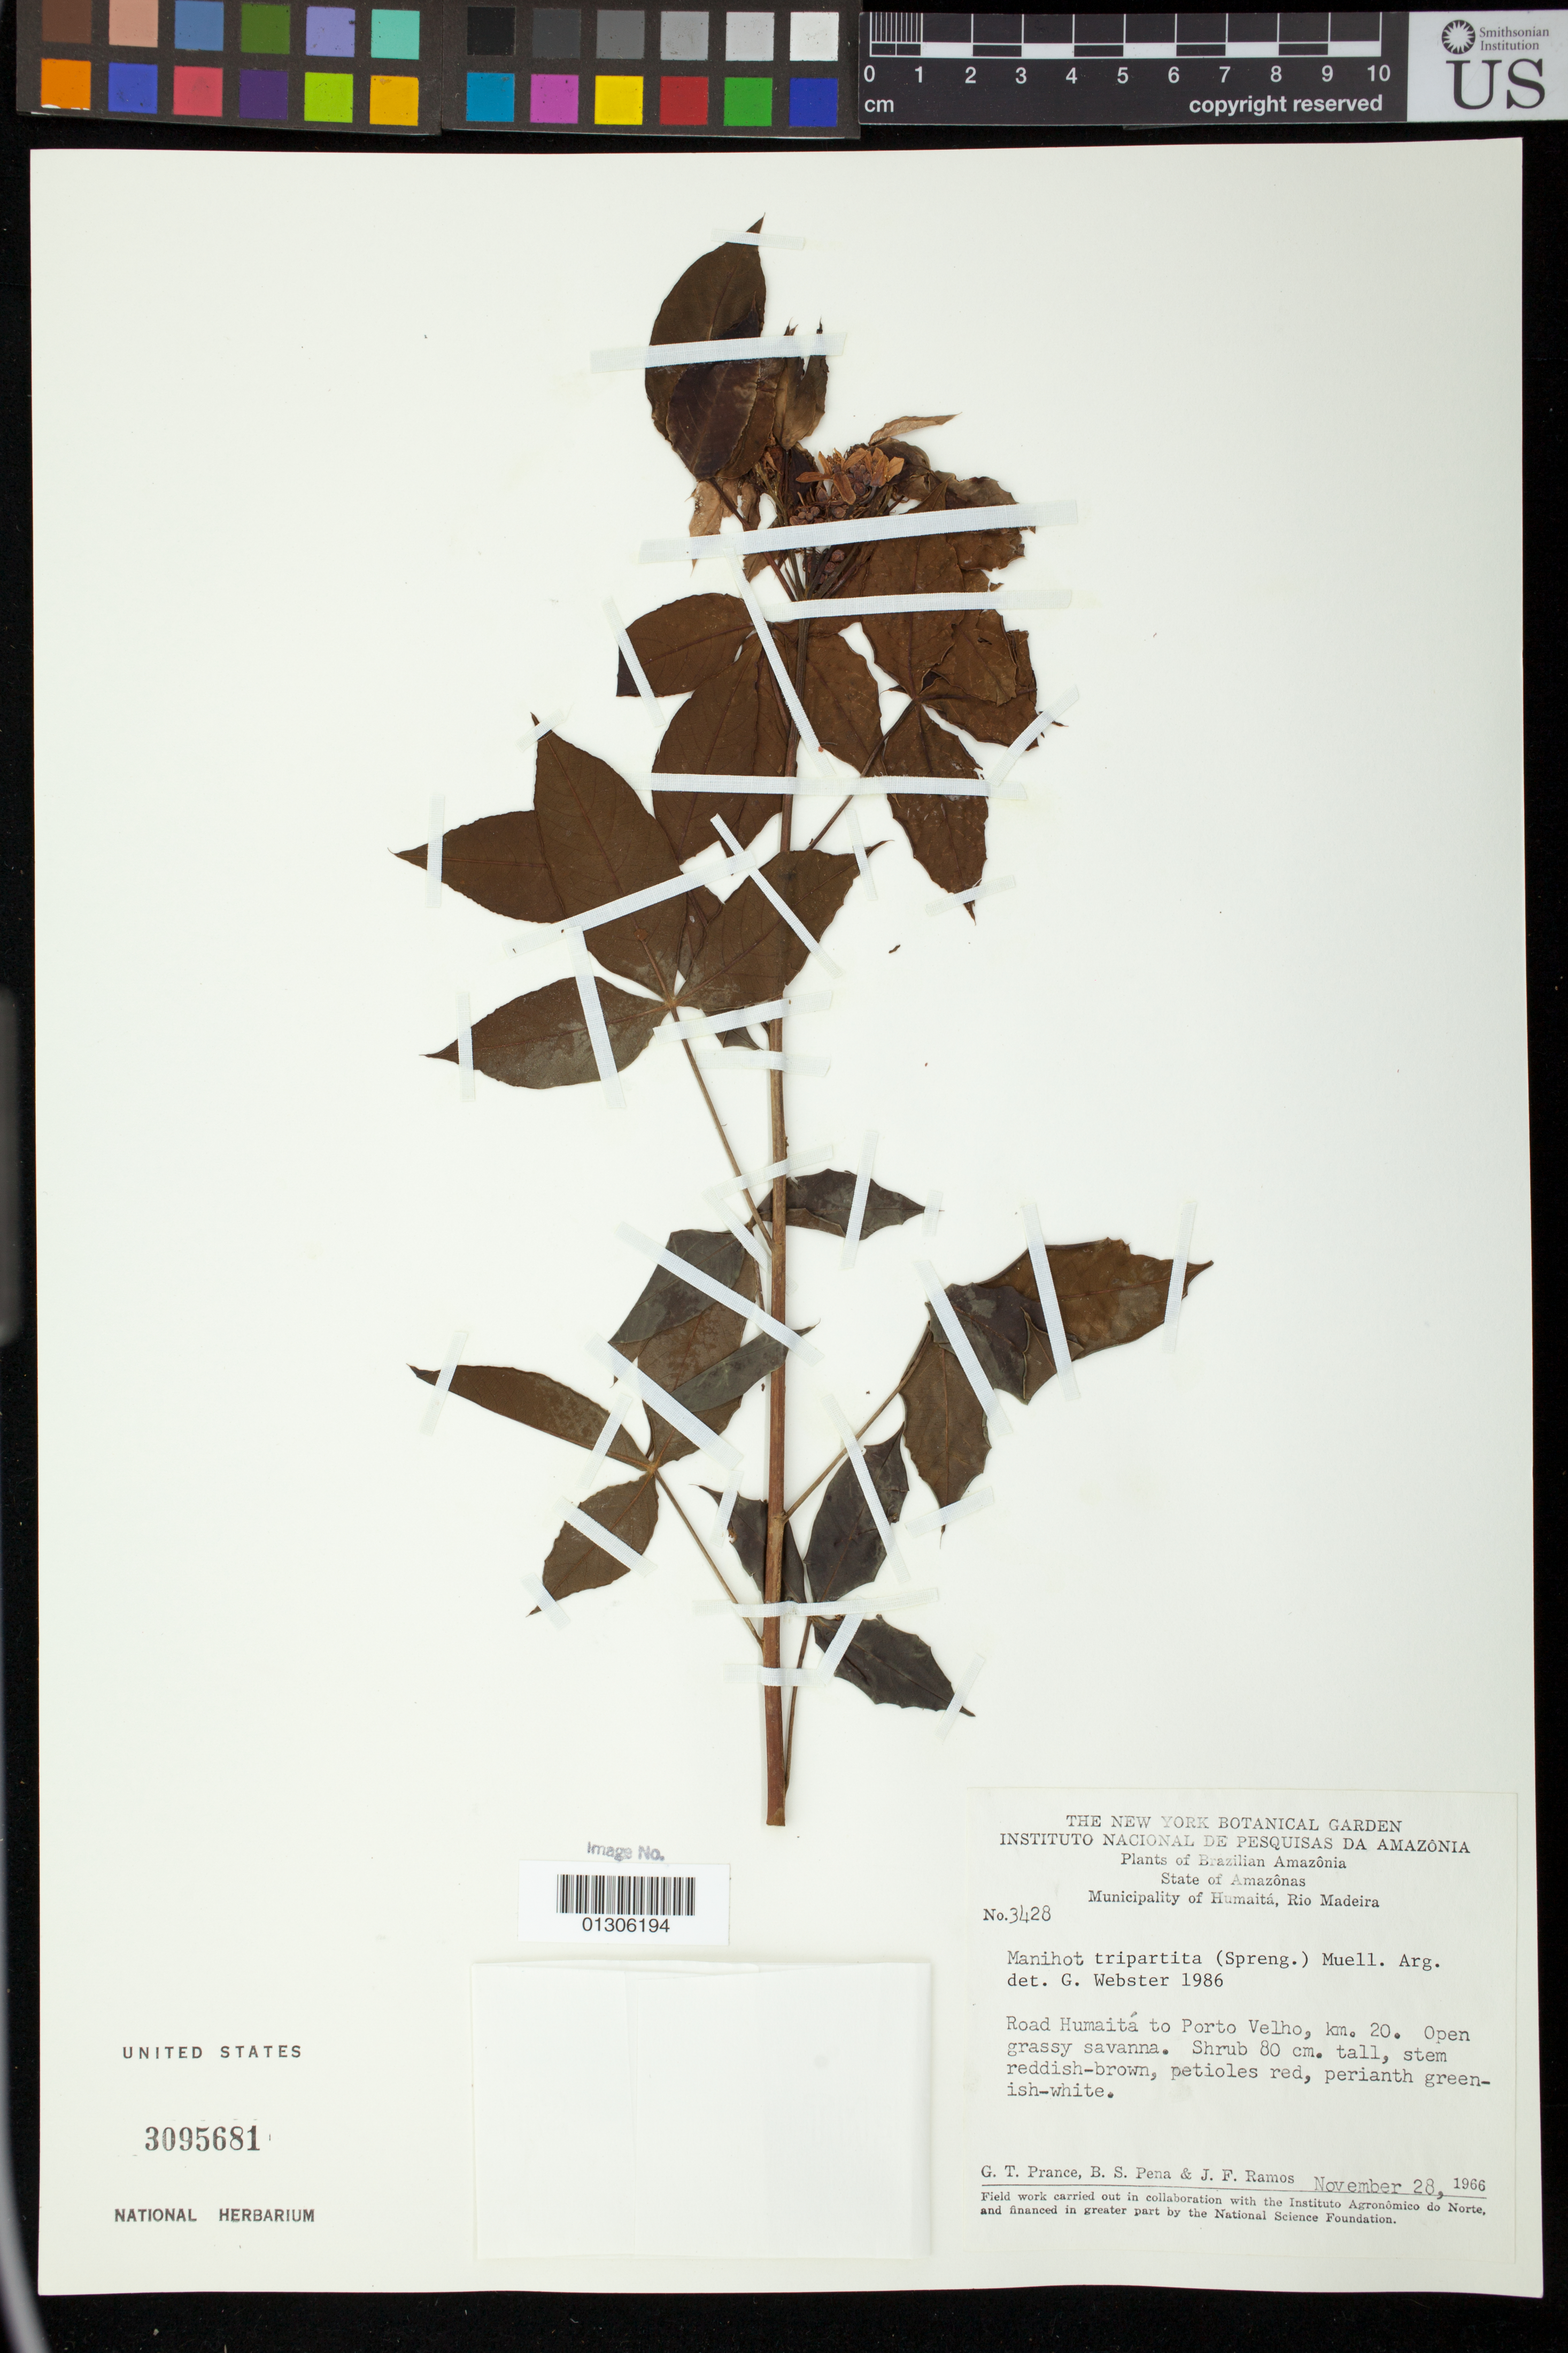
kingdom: Plantae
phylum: Tracheophyta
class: Magnoliopsida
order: Malpighiales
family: Euphorbiaceae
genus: Manihot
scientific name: Manihot xavantinensis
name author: D.J. Rogers & Appan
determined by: Mendoza, M.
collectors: G. T. Prance, B. S. Pena & J. F. Ramos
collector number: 3428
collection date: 1966-11-28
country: Brazil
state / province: Amazonas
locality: Municipality of Humaita, Rio Madeira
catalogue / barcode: US 3095681